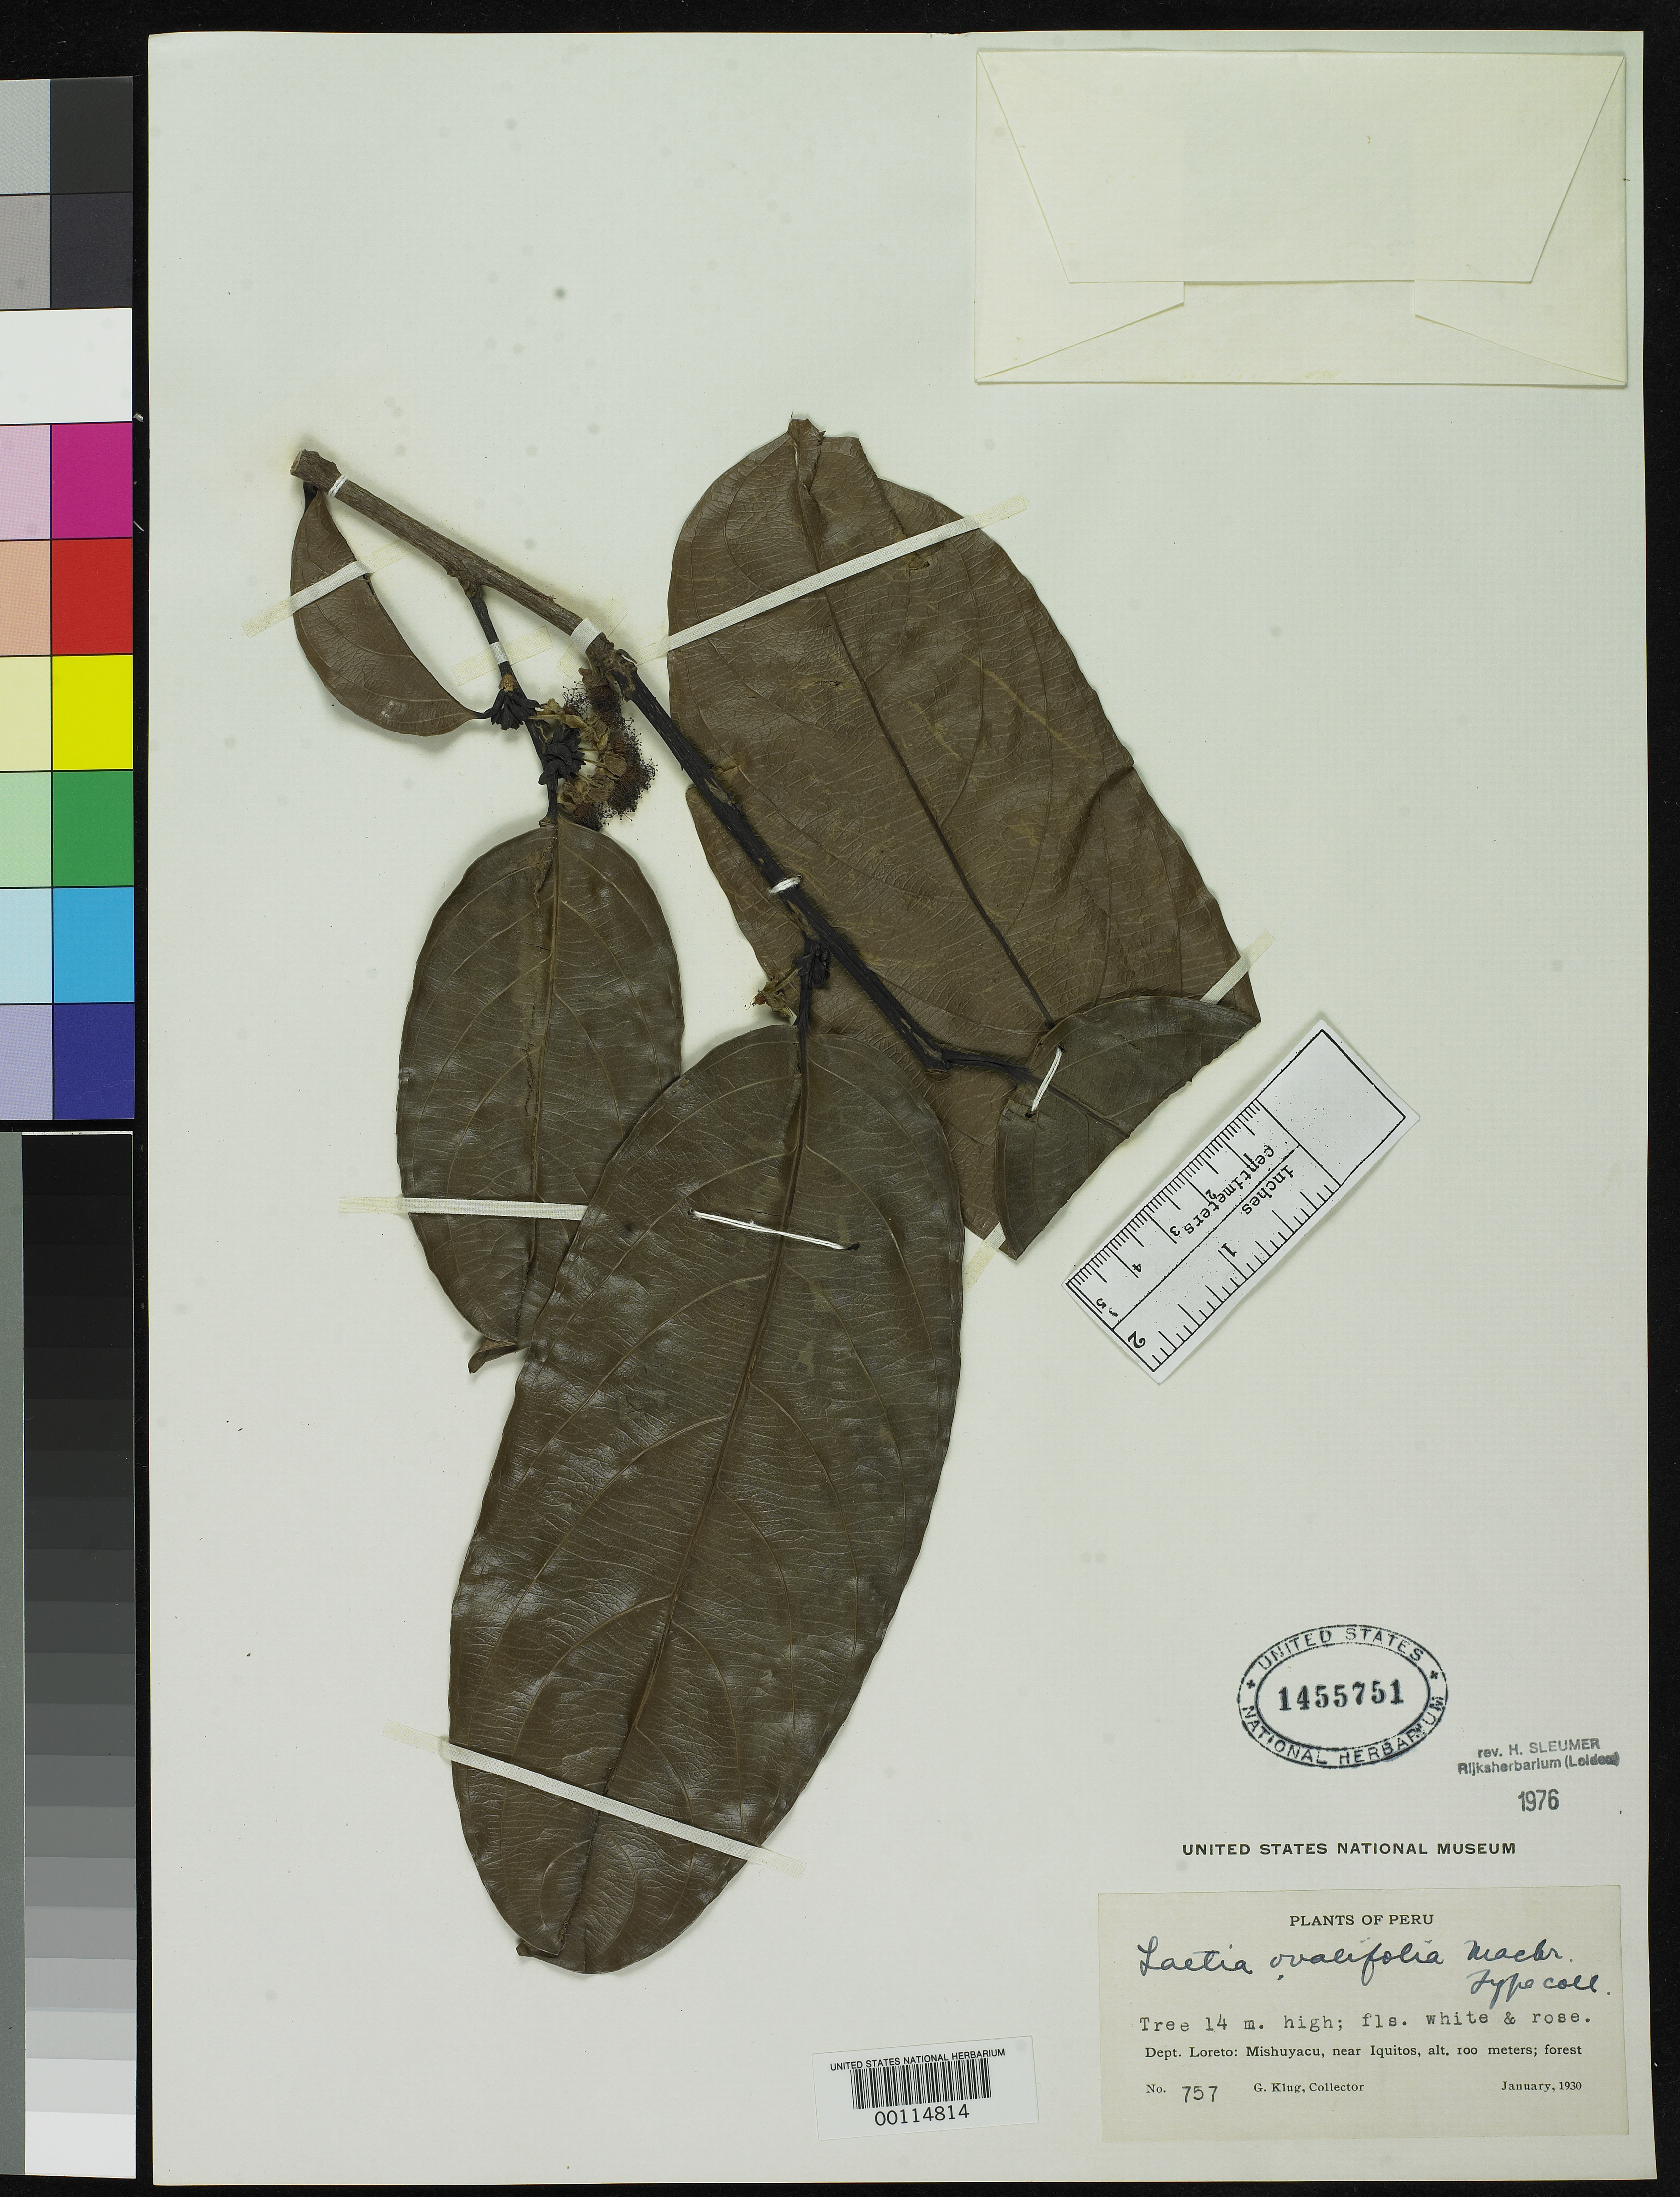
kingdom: Plantae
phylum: Tracheophyta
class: Magnoliopsida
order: Malpighiales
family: Salicaceae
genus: Laetia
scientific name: Laetia ovalifolia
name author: J.F. Macbr.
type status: Isotype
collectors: G. Klug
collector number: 757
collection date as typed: Jan 1930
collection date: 1930-01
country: Peru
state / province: Loreto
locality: Mishuyacu, near Iquitos.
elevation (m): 100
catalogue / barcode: US 1455751